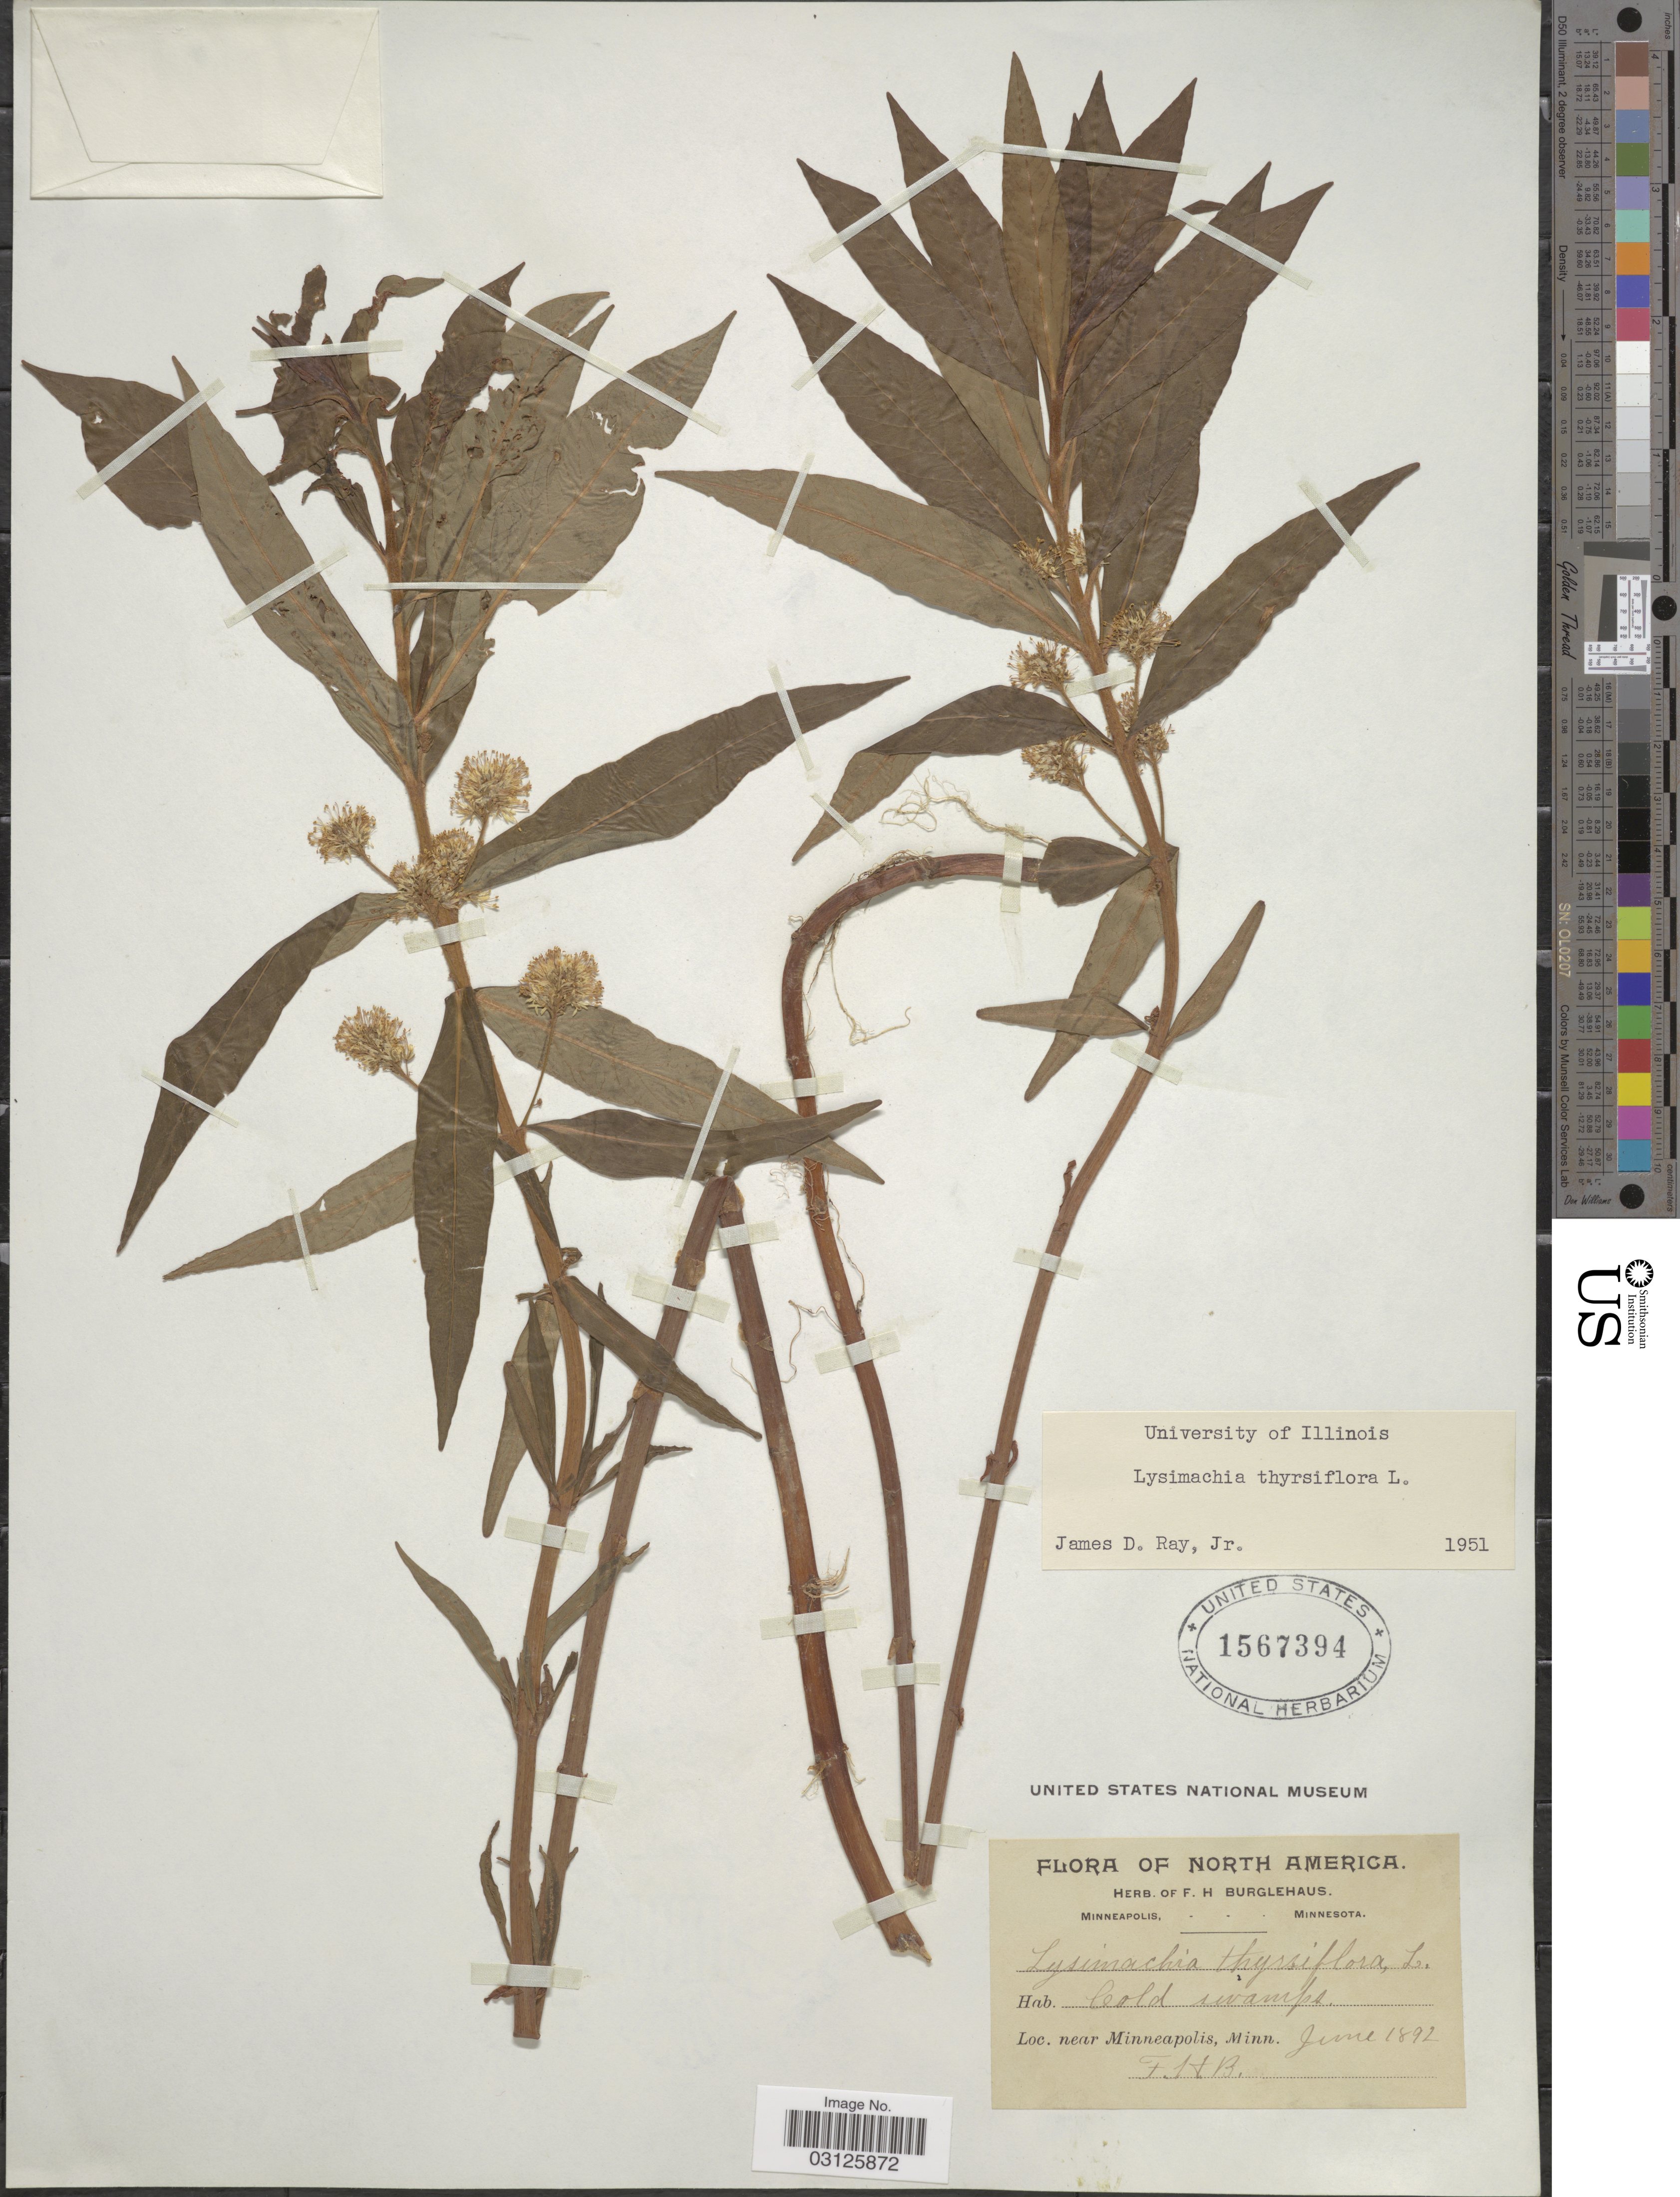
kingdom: Plantae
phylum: Tracheophyta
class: Magnoliopsida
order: Ericales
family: Primulaceae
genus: Lysimachia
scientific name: Lysimachia thyrsiflora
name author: L.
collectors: F. Burglehaus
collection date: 1892-06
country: United States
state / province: Minnesota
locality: Near Minneapolis, Minn.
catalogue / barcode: US 1567394